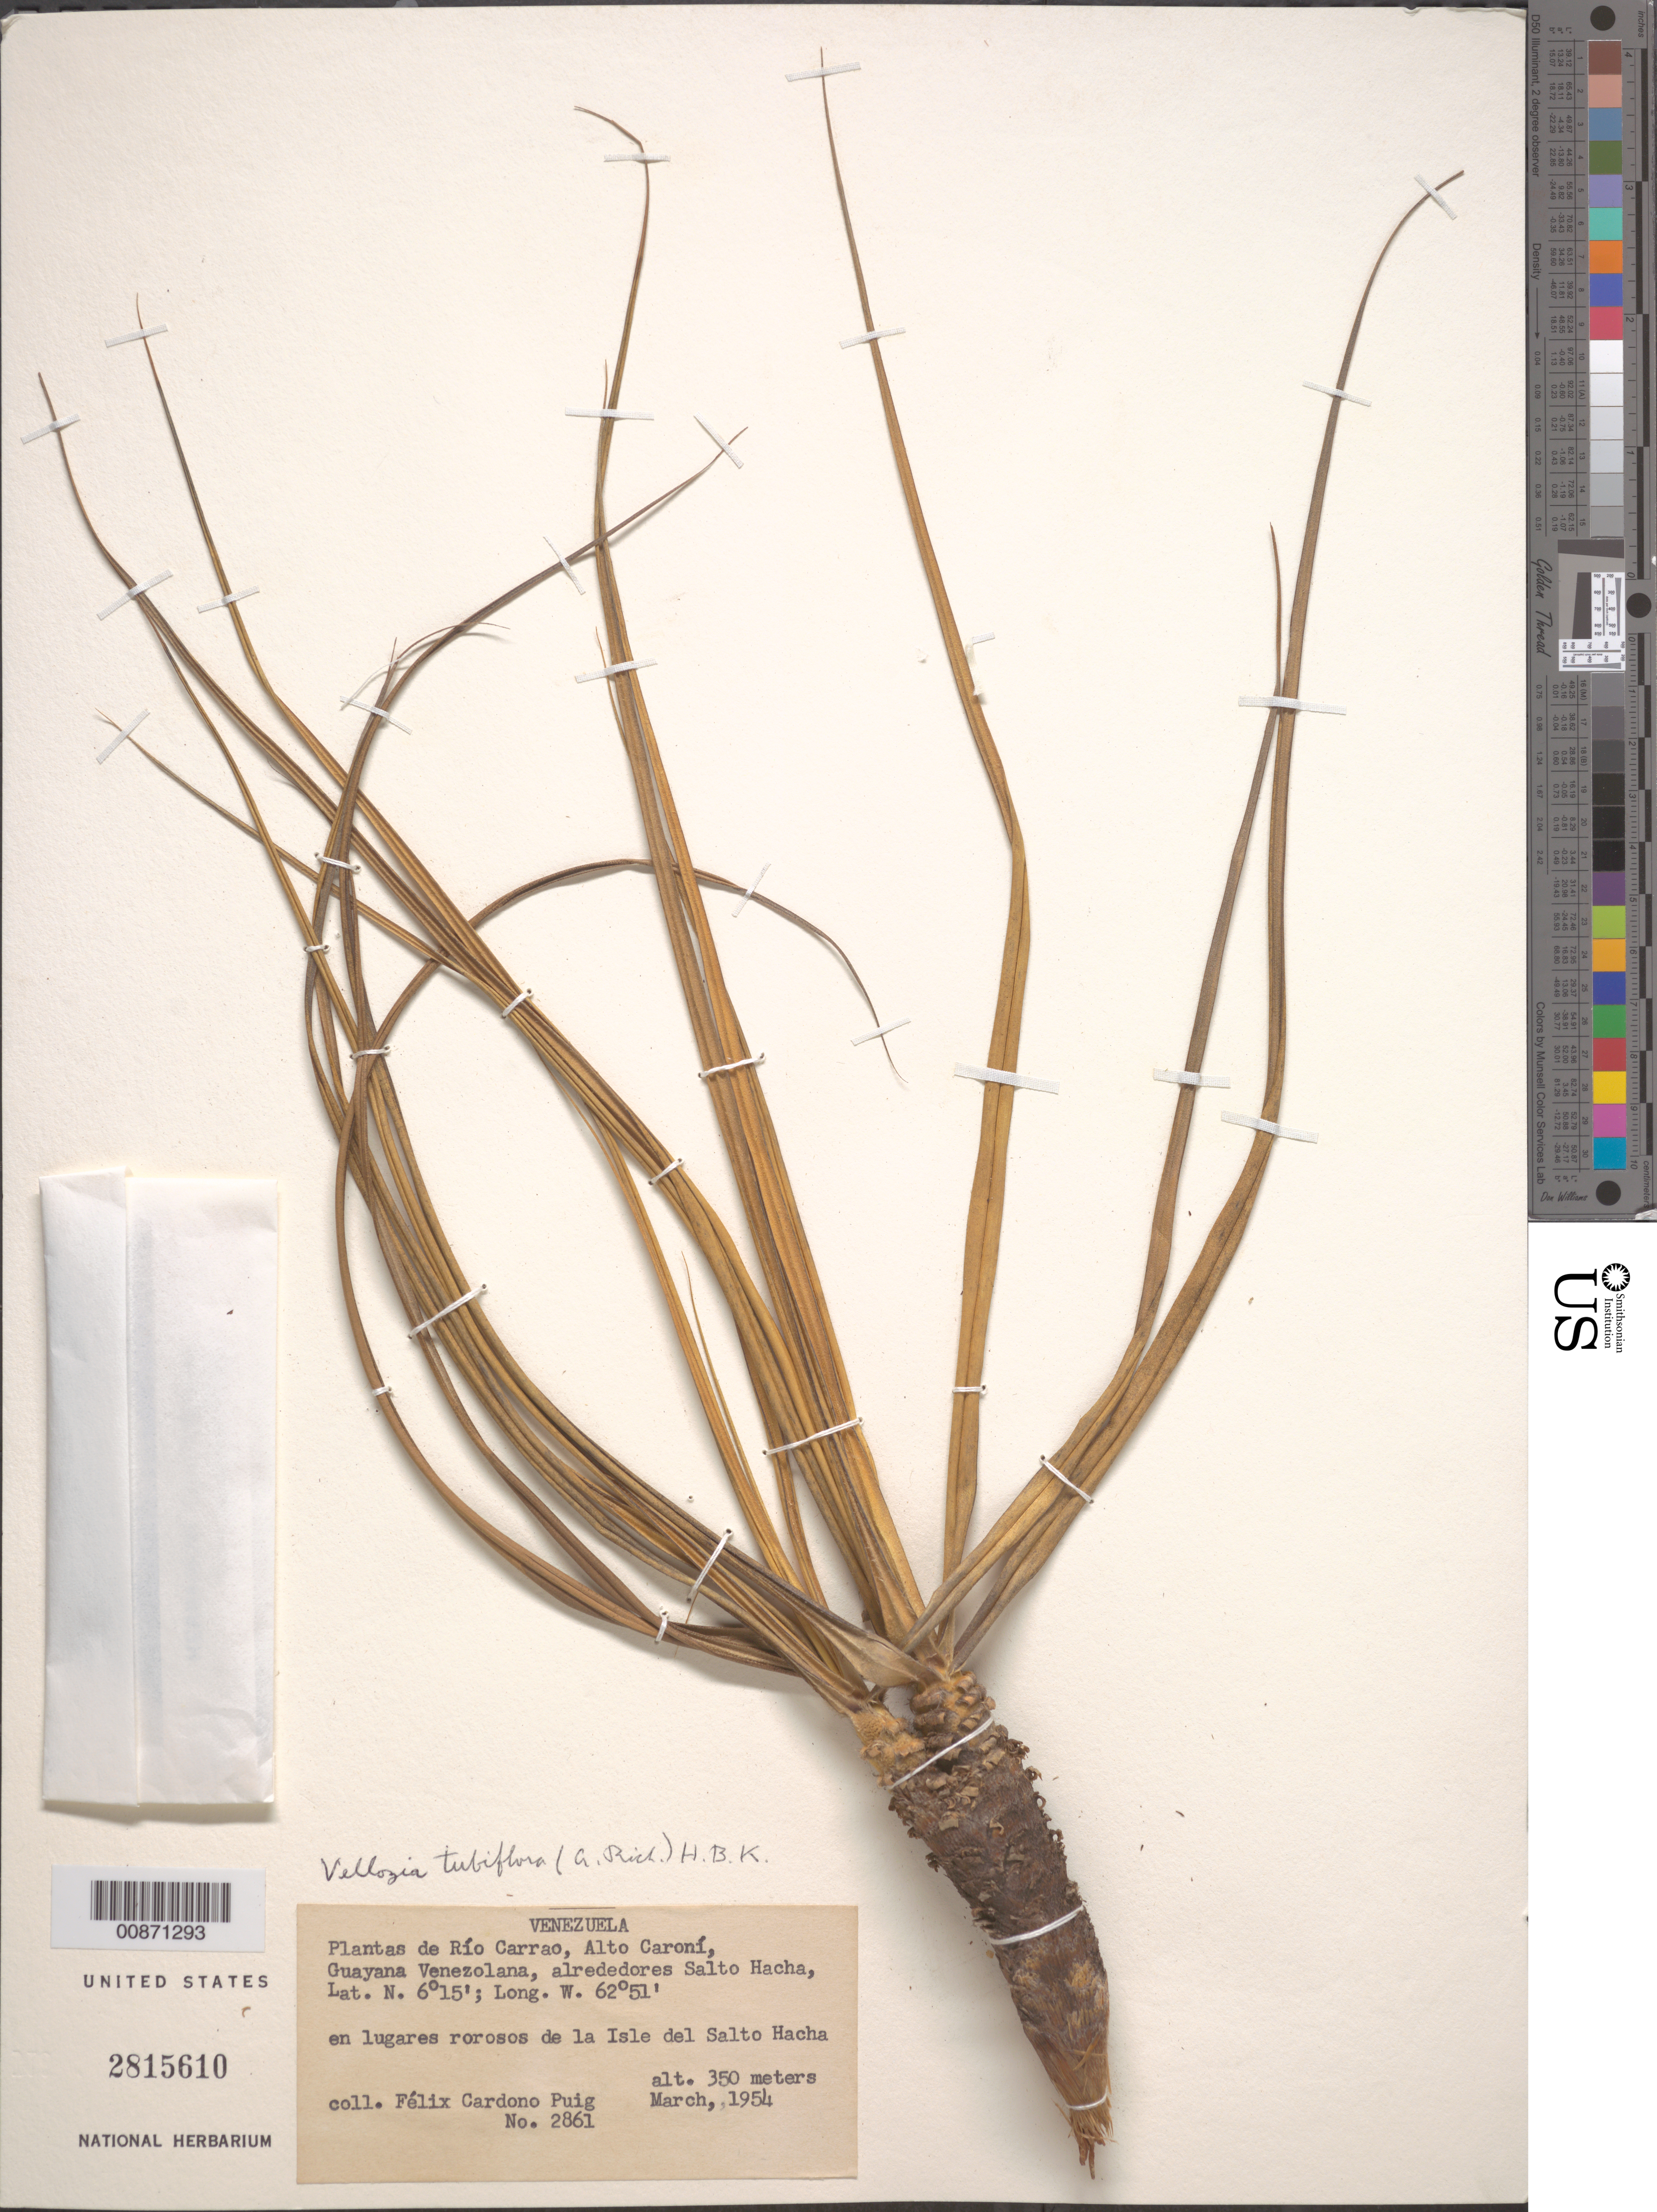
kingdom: Plantae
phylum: Tracheophyta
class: Liliopsida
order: Pandanales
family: Velloziaceae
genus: Vellozia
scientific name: Vellozia tubiflora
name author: (A. Rich.) Kunth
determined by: Mello-Silva, R.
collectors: F. Cardona Puig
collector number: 2861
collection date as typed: Mar-54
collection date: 1954-03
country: Venezuela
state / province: Bolívar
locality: Alto Río Caroni, Rio Carrao, Isle de Salto Hacha, Guayana Venezolana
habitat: Lugares rorosos de la isle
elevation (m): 350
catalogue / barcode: US 2815610